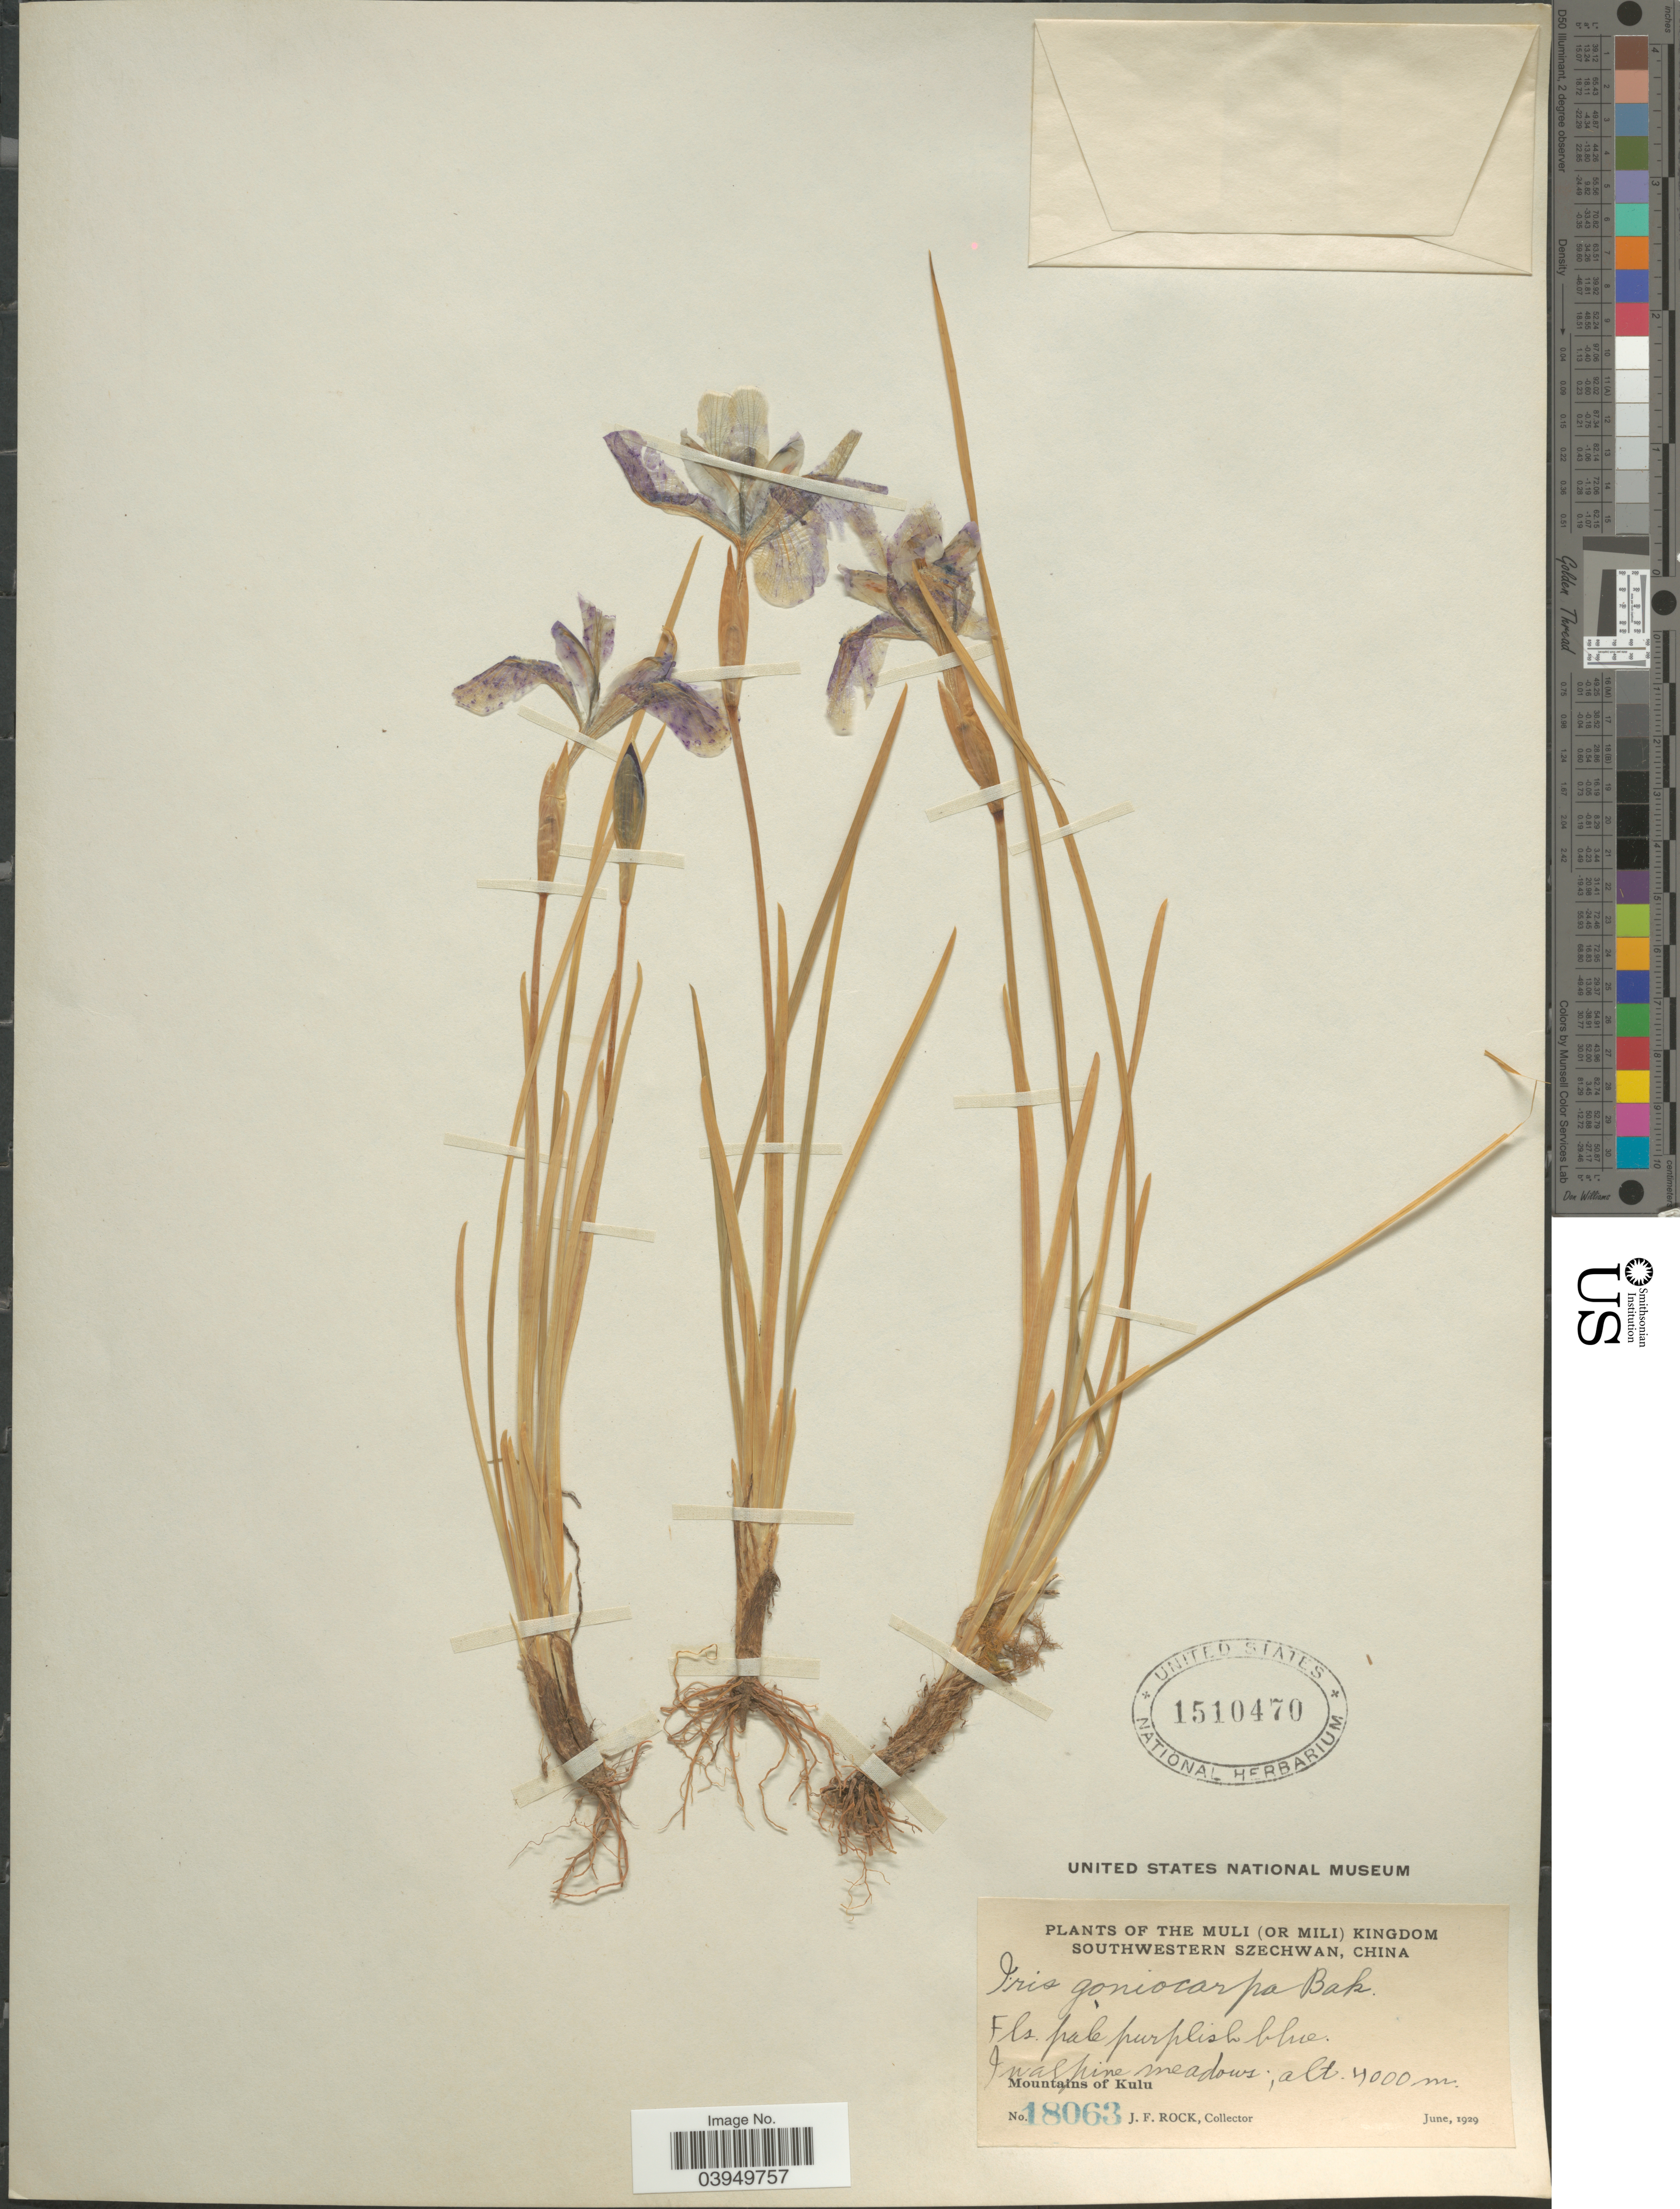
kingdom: Plantae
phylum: Tracheophyta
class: Liliopsida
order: Asparagales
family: Iridaceae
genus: Iris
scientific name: Iris goniocarpa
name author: Baker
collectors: J. Rock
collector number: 18063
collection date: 1929-06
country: China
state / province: Sichuan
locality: The Muli (or Mili) Kingdom. Southwestern Szechwan. Mountains of Kulu.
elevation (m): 4000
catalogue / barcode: US 1510470